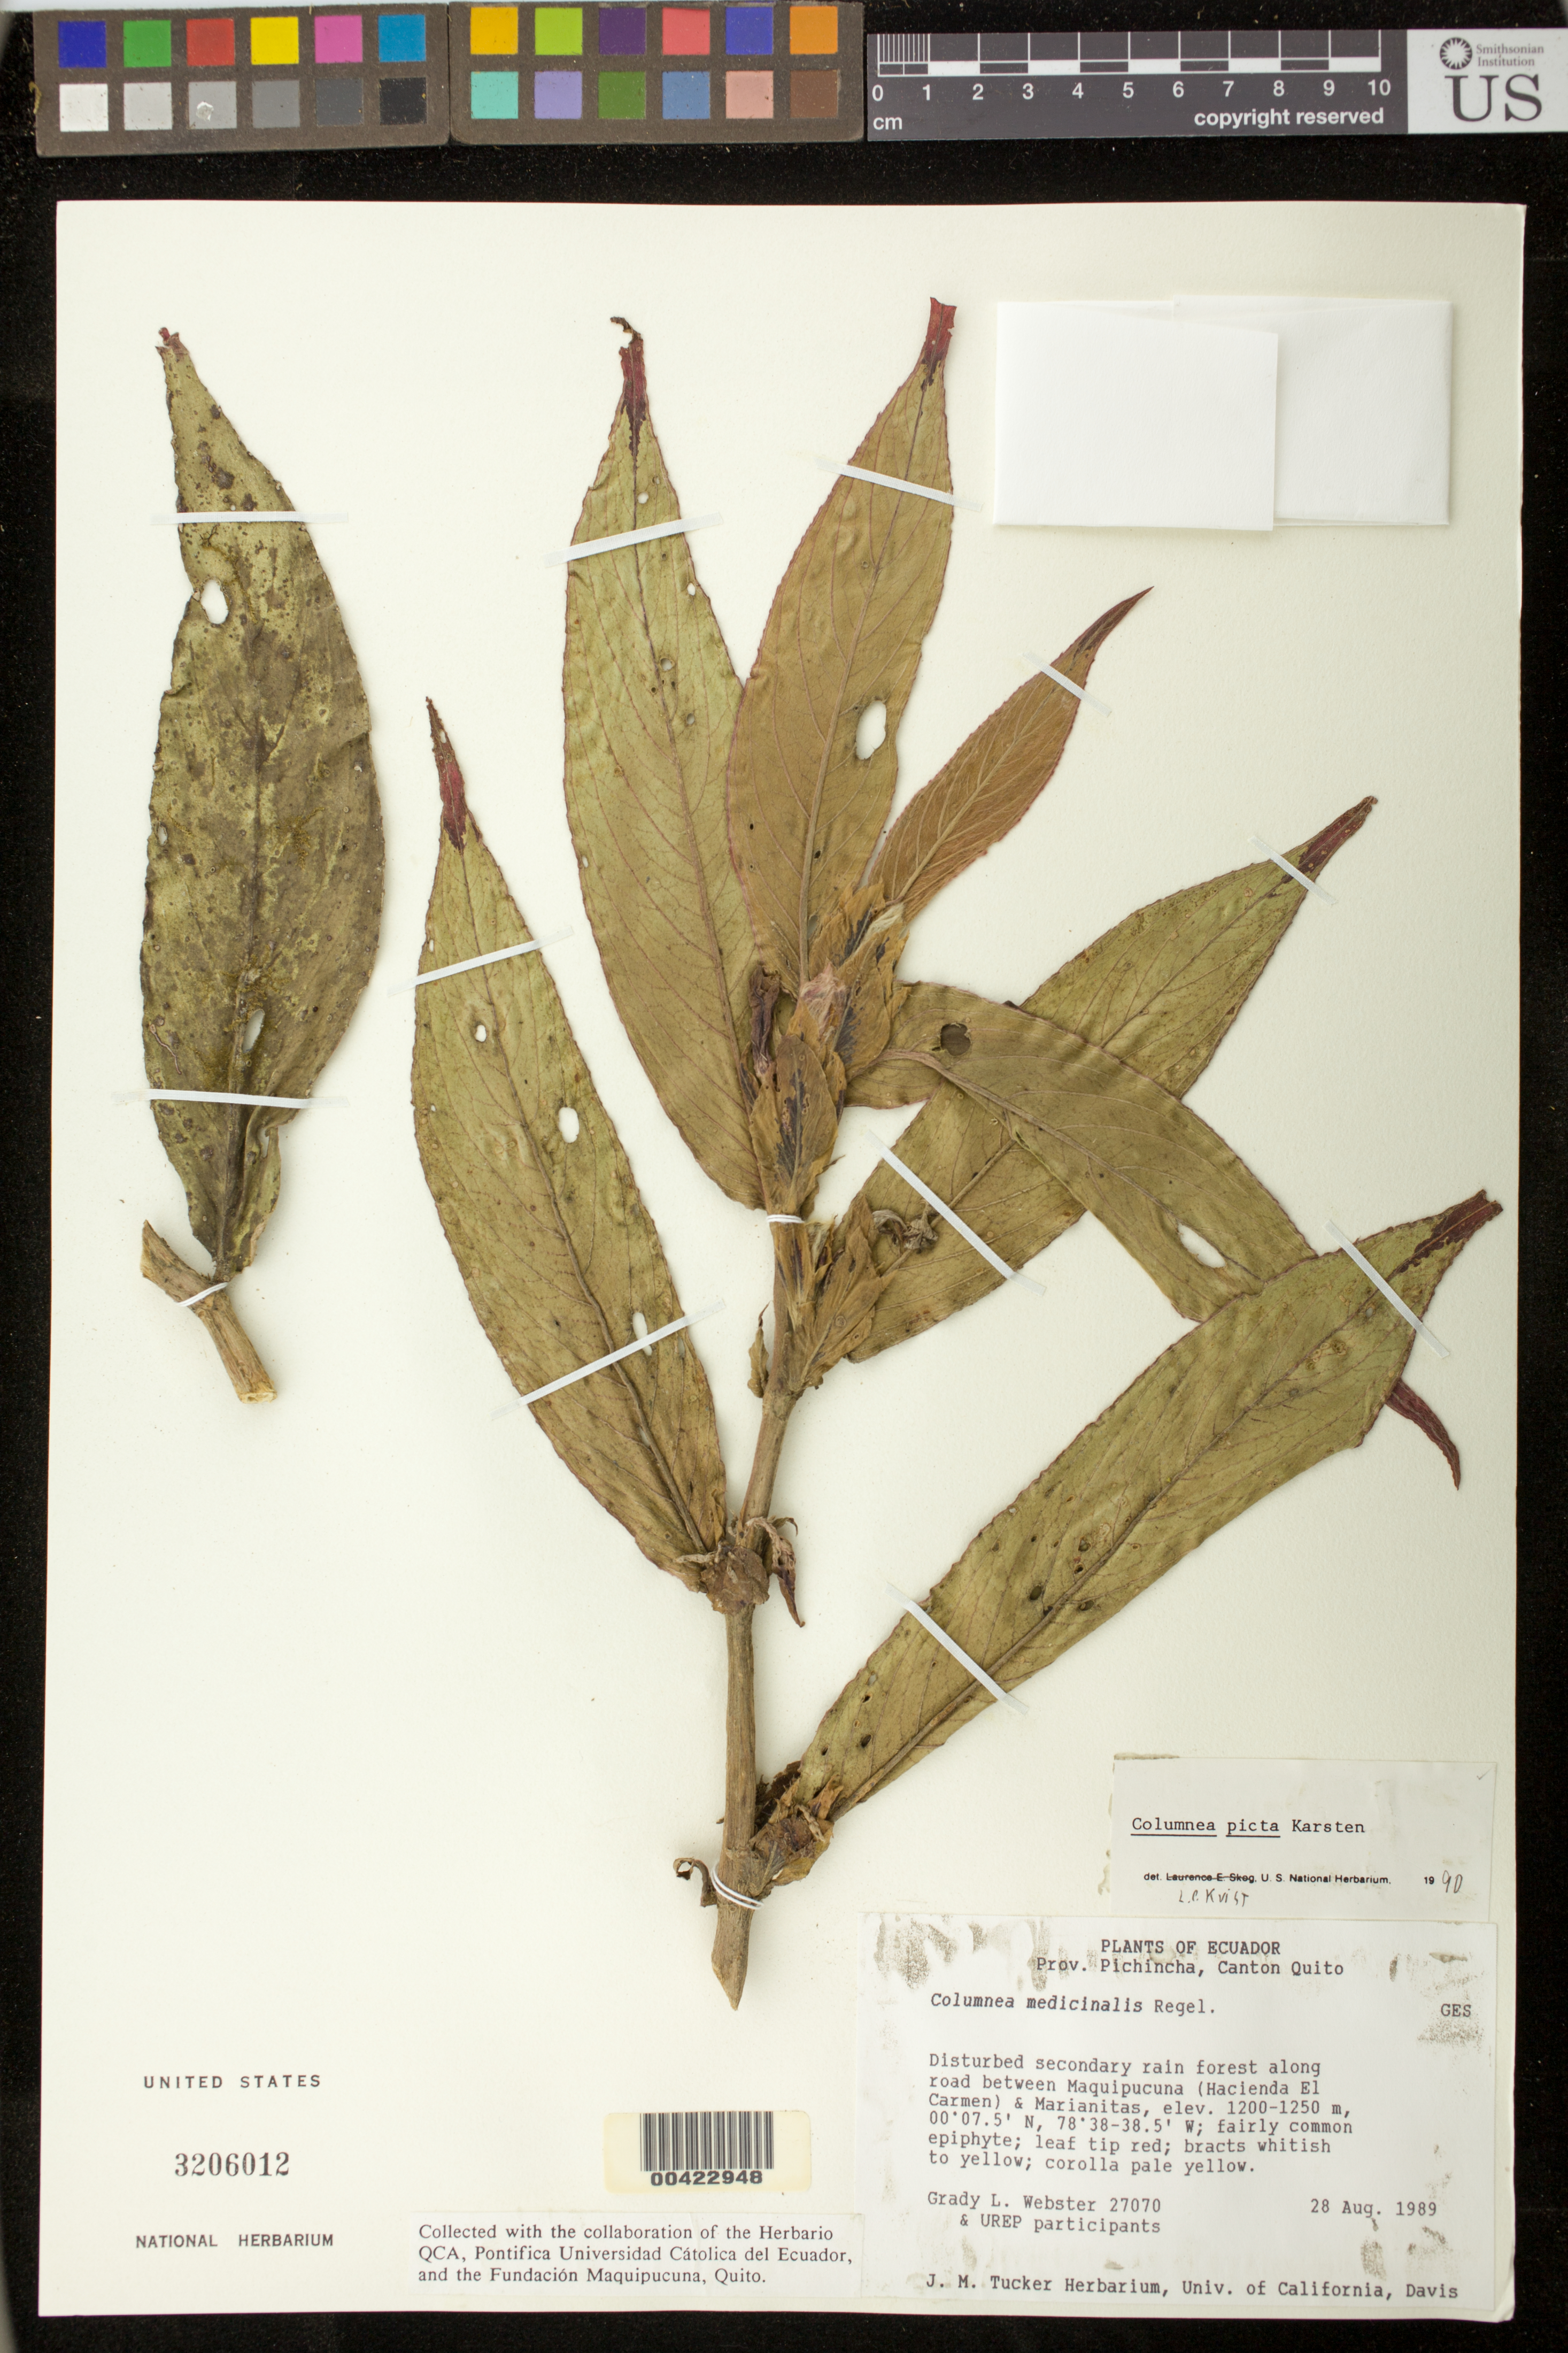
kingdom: Plantae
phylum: Tracheophyta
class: Magnoliopsida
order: Lamiales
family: Gesneriaceae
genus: Columnea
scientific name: Columnea karsteniana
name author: Singh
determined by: Skog, Laurence E.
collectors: G. L. Webster & UREP participants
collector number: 27070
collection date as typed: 28 Aug 1989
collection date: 1989-08-28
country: Ecuador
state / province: Pichincha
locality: Canton Quito, between Maquipucuna and Marianitas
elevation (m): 1200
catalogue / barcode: US 3206012